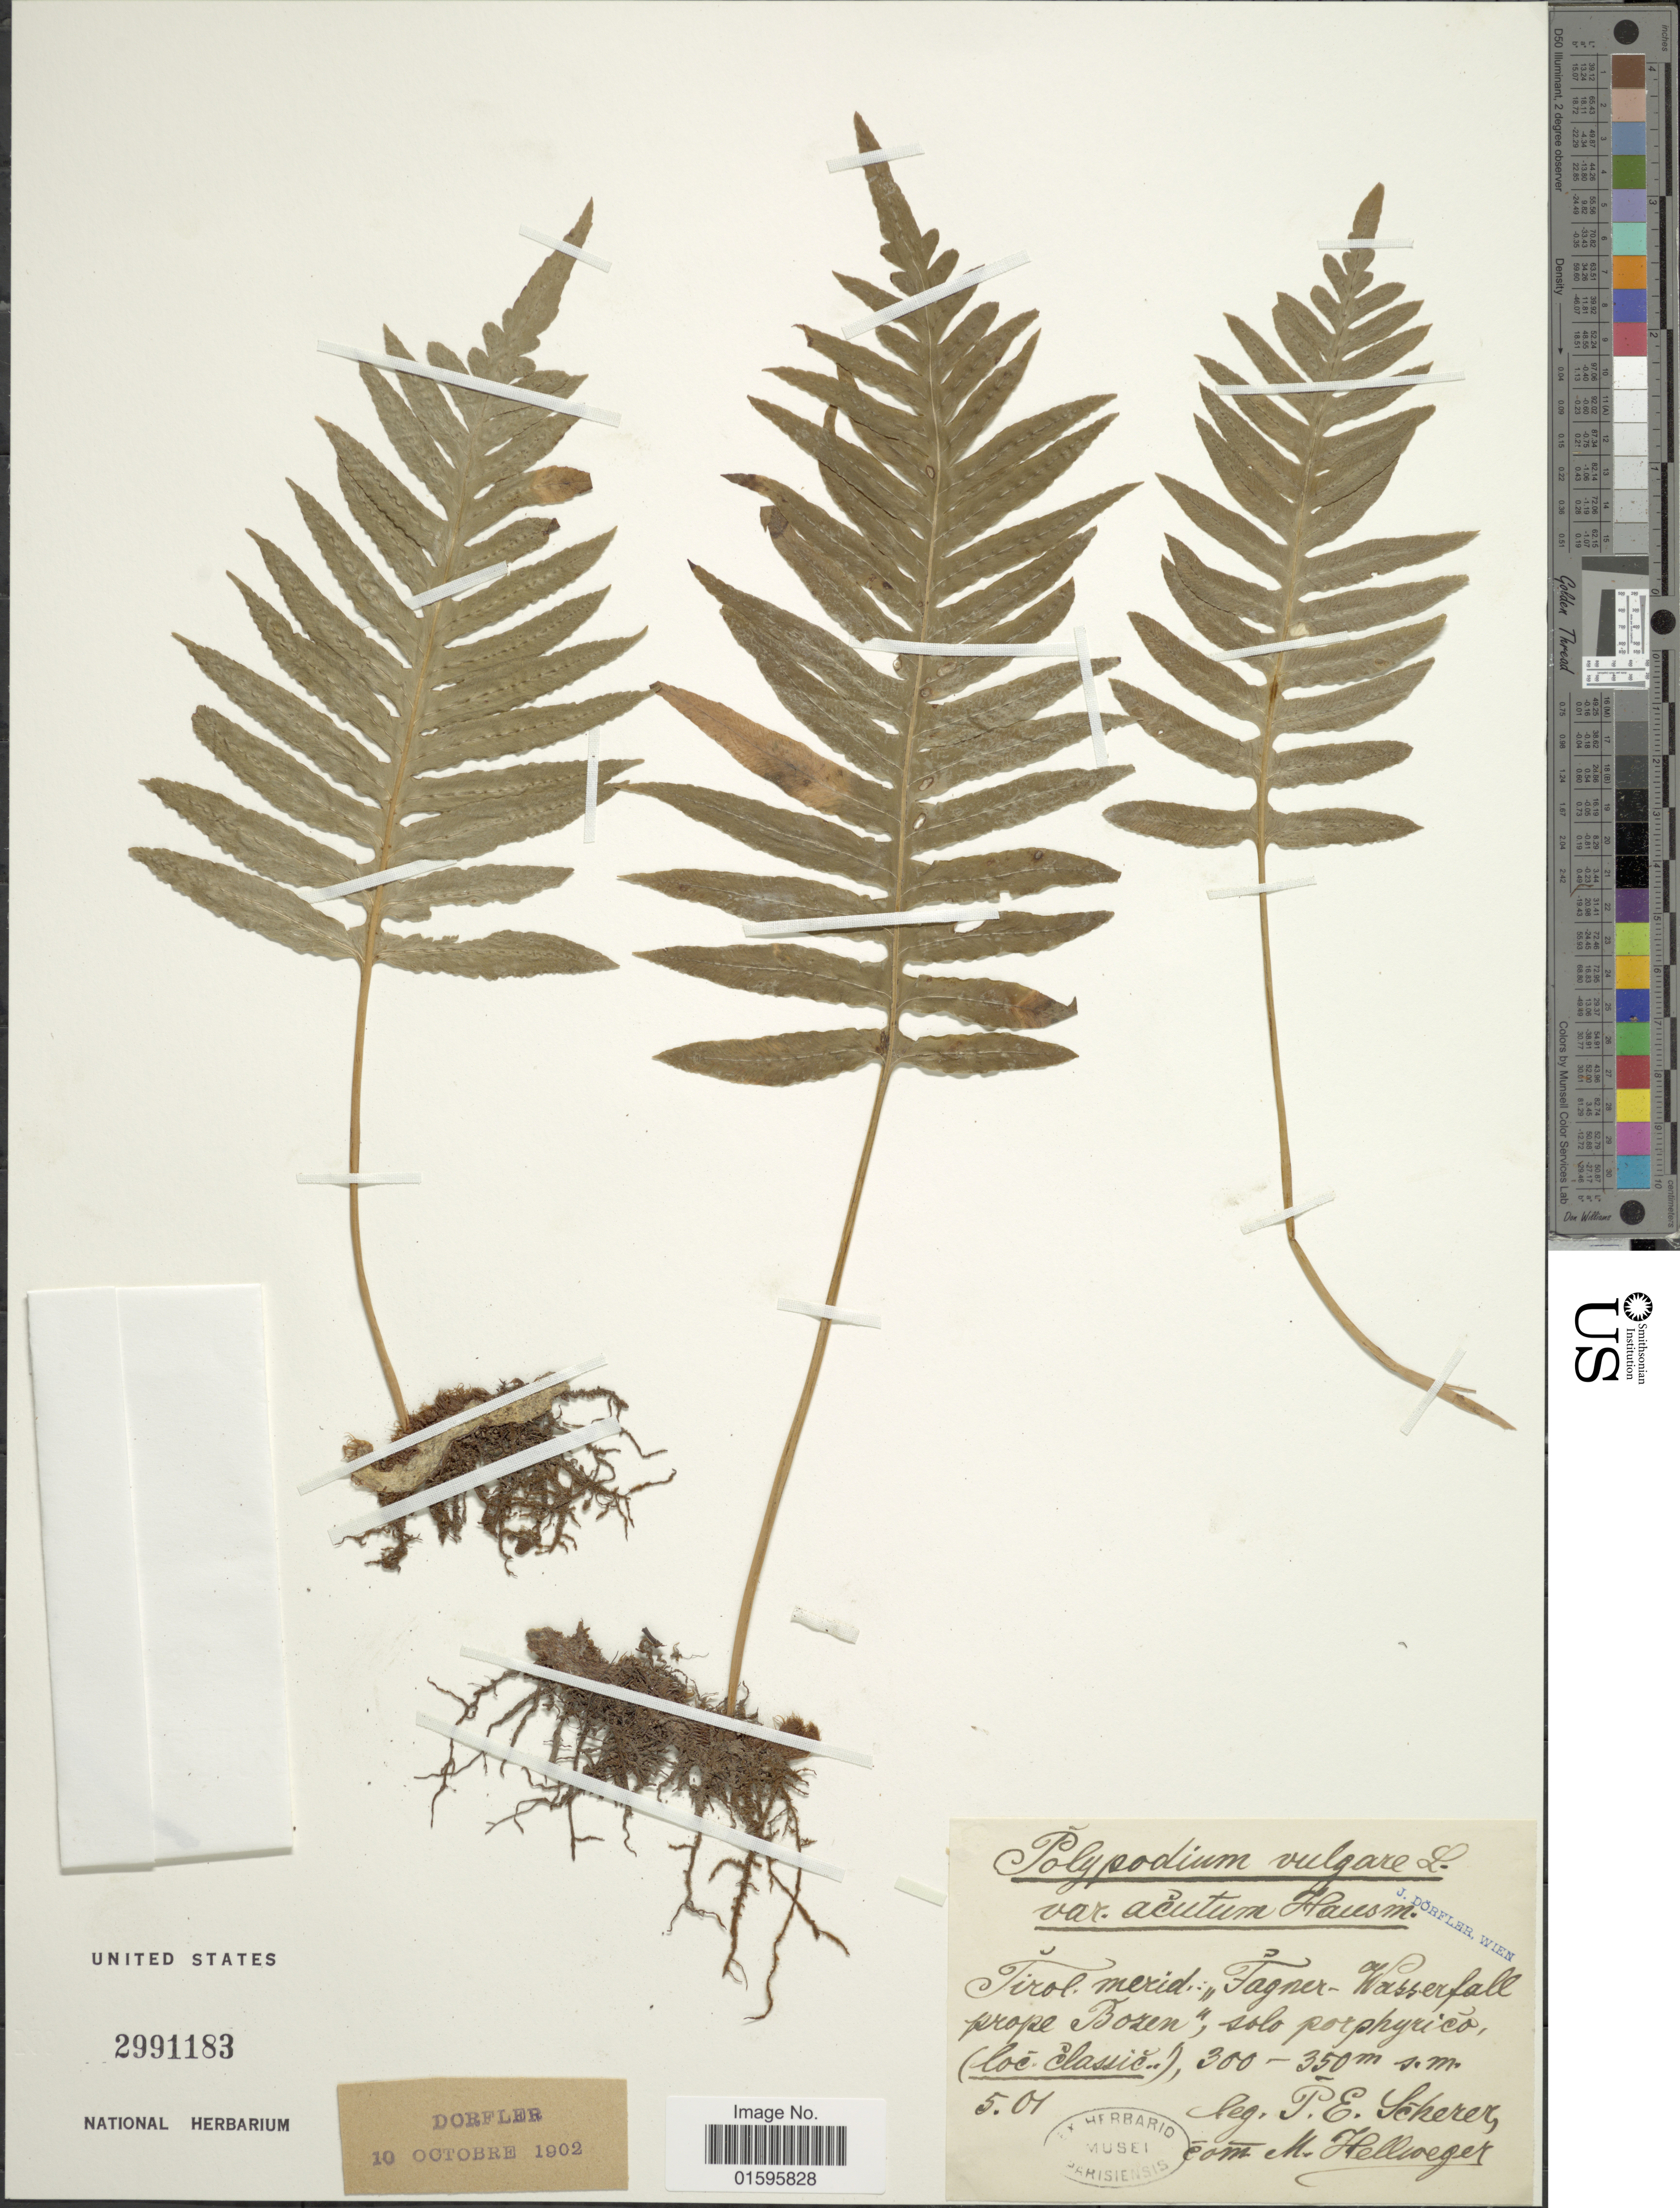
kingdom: Plantae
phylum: Tracheophyta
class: Polypodiopsida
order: Polypodiales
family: Polypodiaceae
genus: Polypodium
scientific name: Polypodium vulgare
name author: L.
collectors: P. Scherer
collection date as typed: Transcribed d/m/y: /5/1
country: Italy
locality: Tirol merid, Fagner Wasserfall prope Bozen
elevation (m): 300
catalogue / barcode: US 2991183